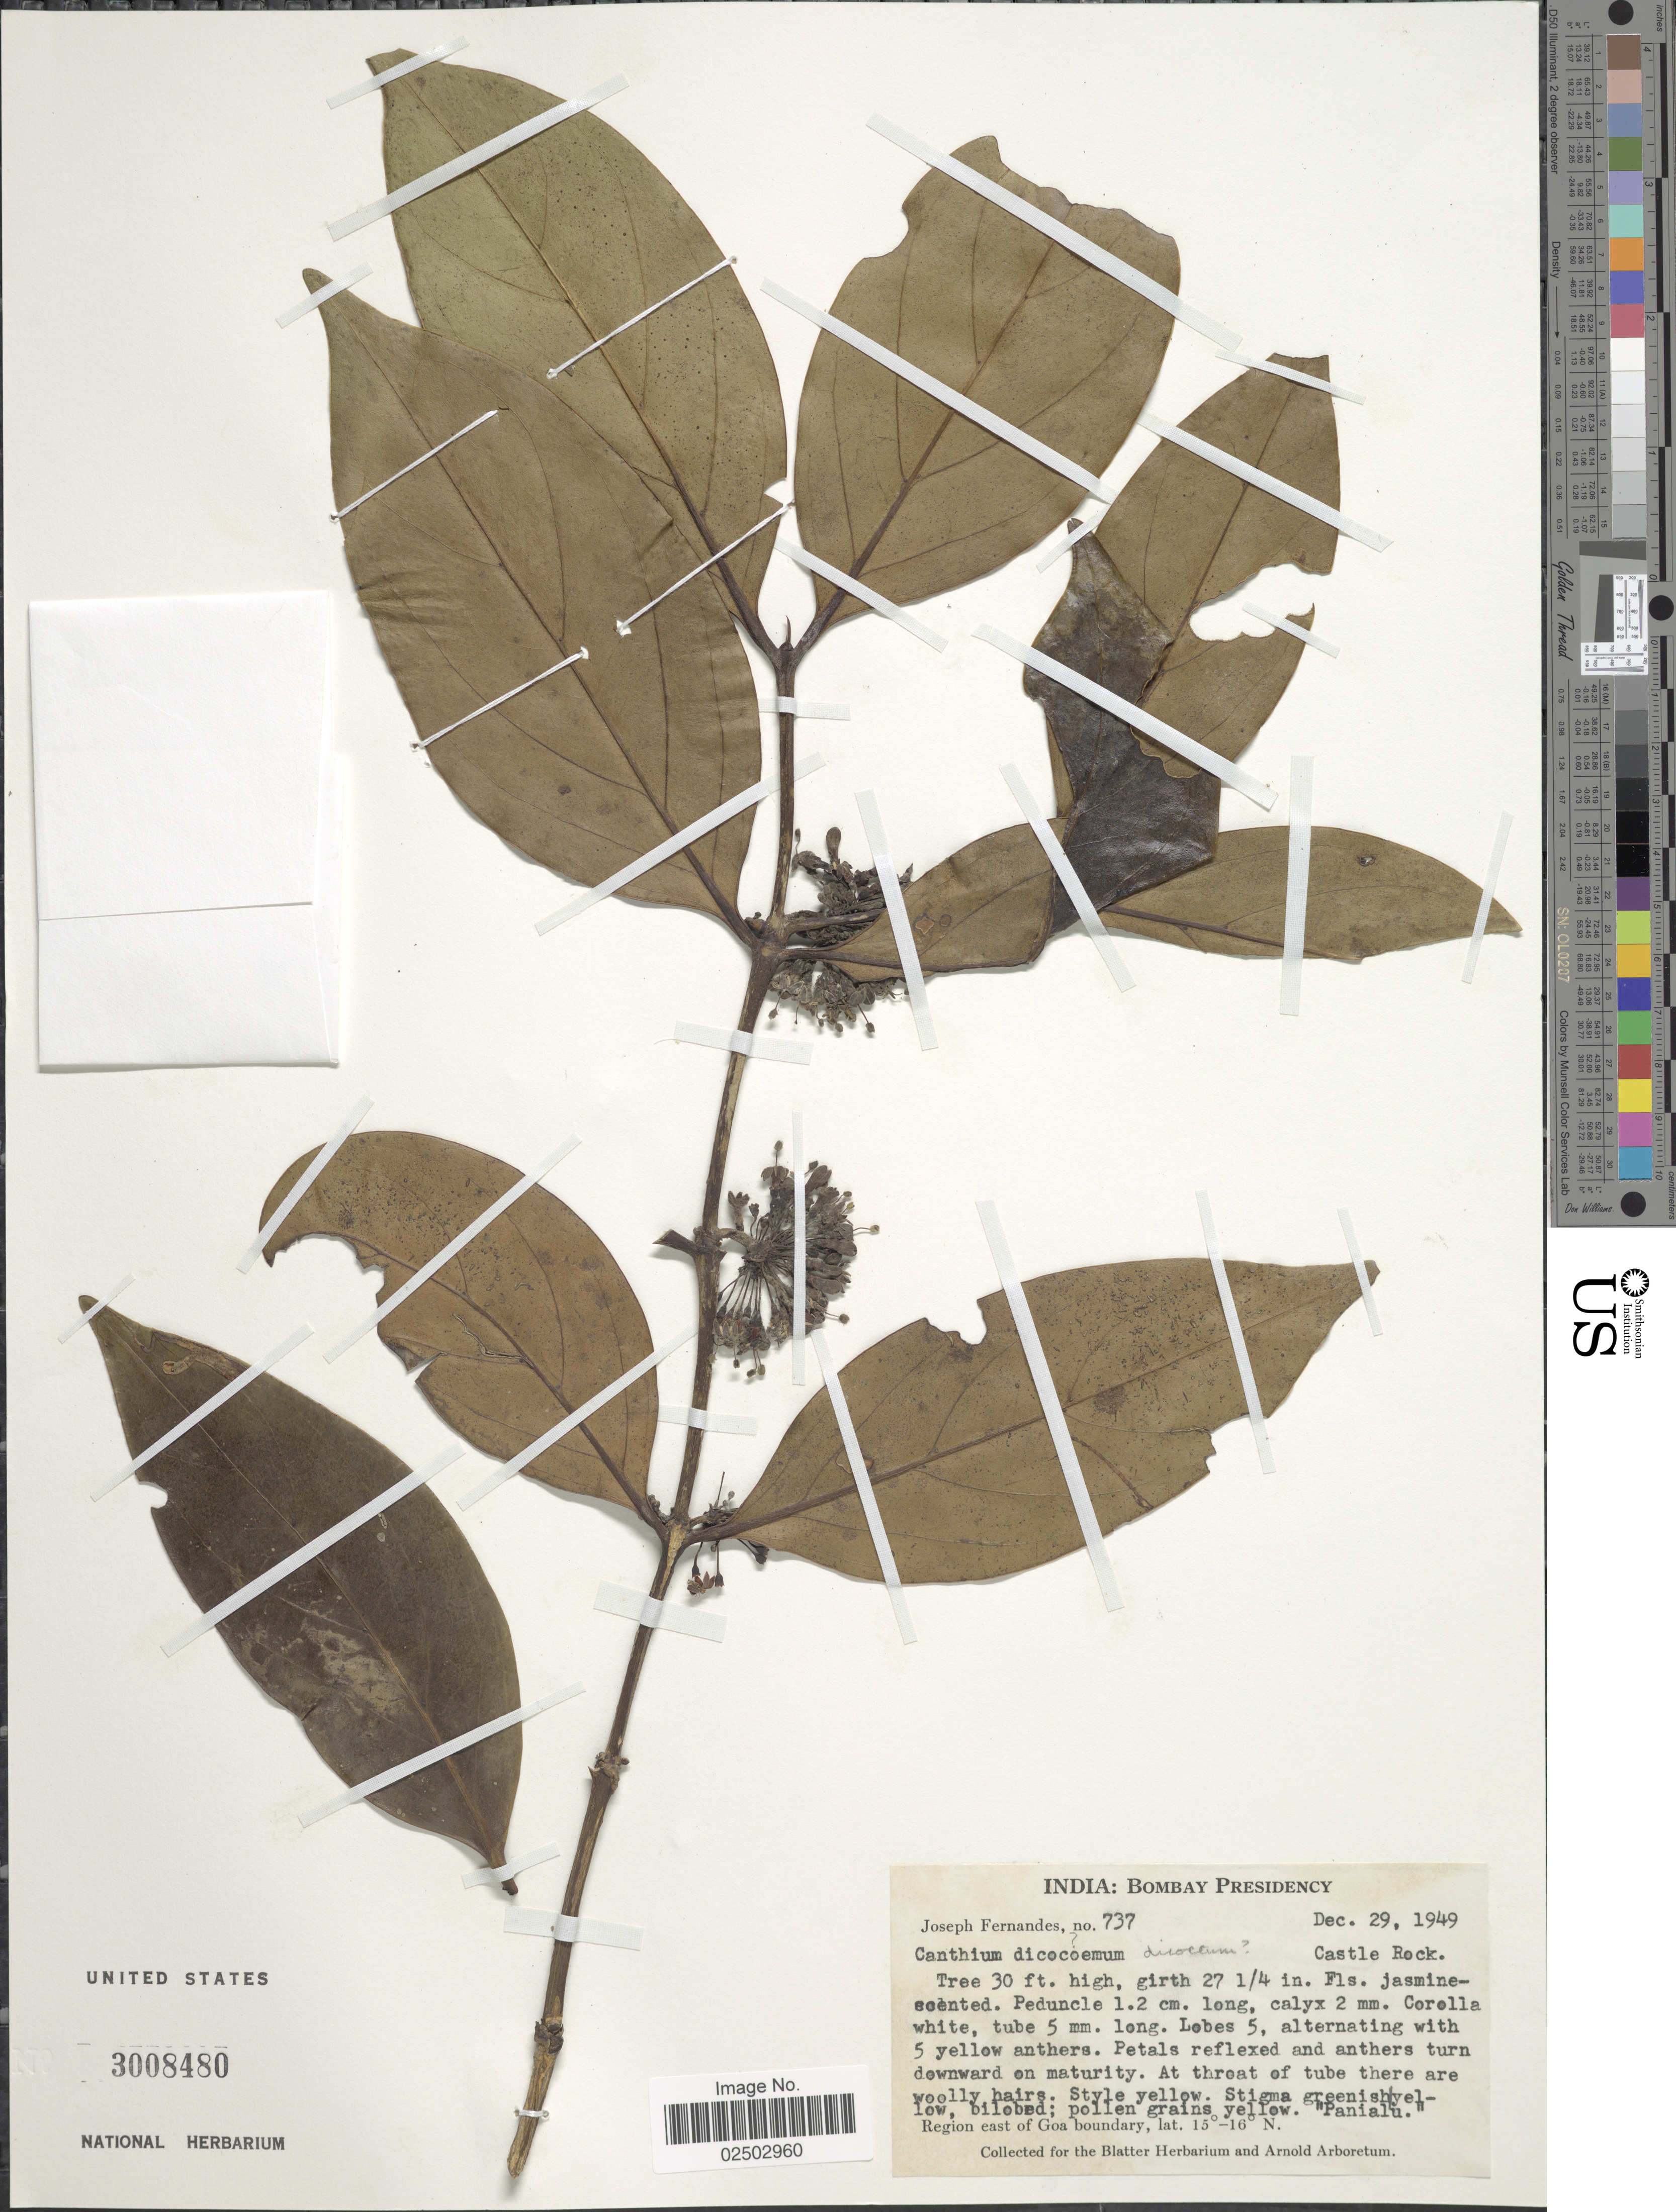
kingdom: Plantae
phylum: Tracheophyta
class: Magnoliopsida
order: Gentianales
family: Rubiaceae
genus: Canthium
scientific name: Canthium dicoccum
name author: (Gaertn.) Merr.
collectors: J. Fernandes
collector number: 737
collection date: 1949-12-29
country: India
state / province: Goa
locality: Bombay Peninsula, region of east of Goa boundary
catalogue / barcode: US 3008480